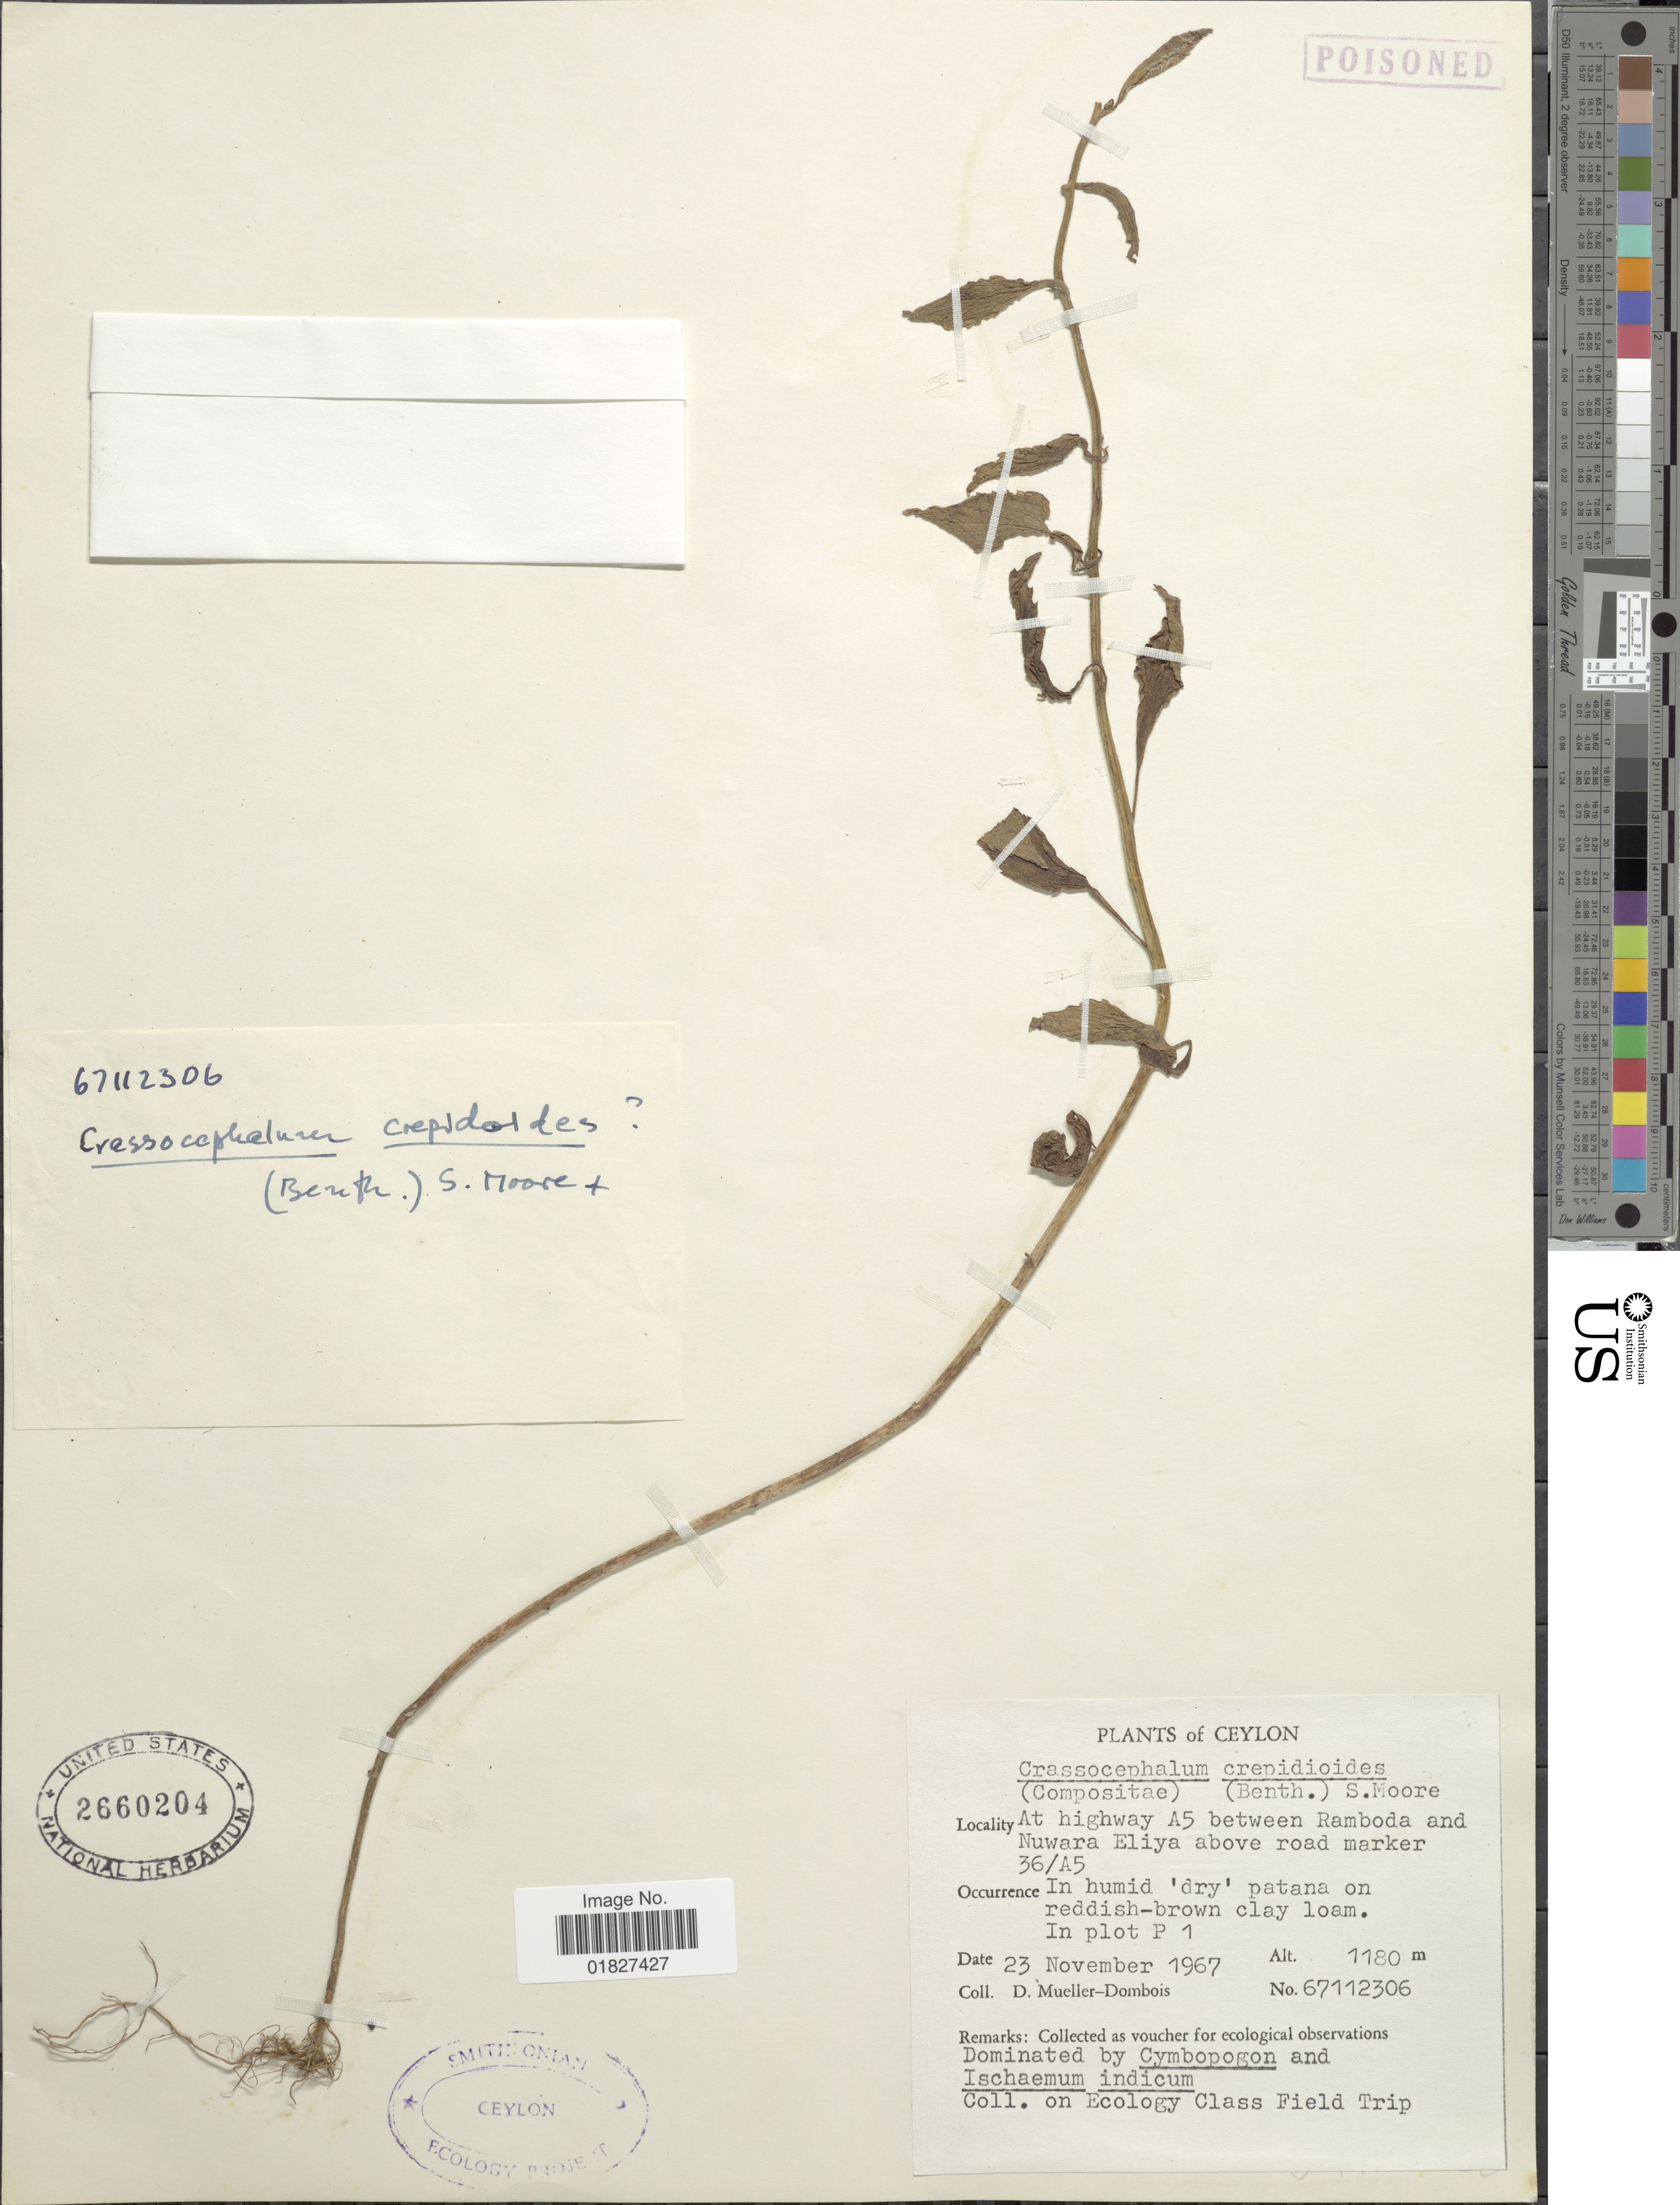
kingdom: Plantae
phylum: Tracheophyta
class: Magnoliopsida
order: Asterales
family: Asteraceae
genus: Crassocephalum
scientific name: Crassocephalum crepidioides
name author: (Benth.) S. Moore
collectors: D. Mueller-Dombois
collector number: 67112306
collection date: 1967-11-23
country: Sri Lanka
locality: Ceylon, at highway A5 between Ramboda and Nuwara Eliya above road marker 36/A5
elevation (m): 1180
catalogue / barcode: US 2660204